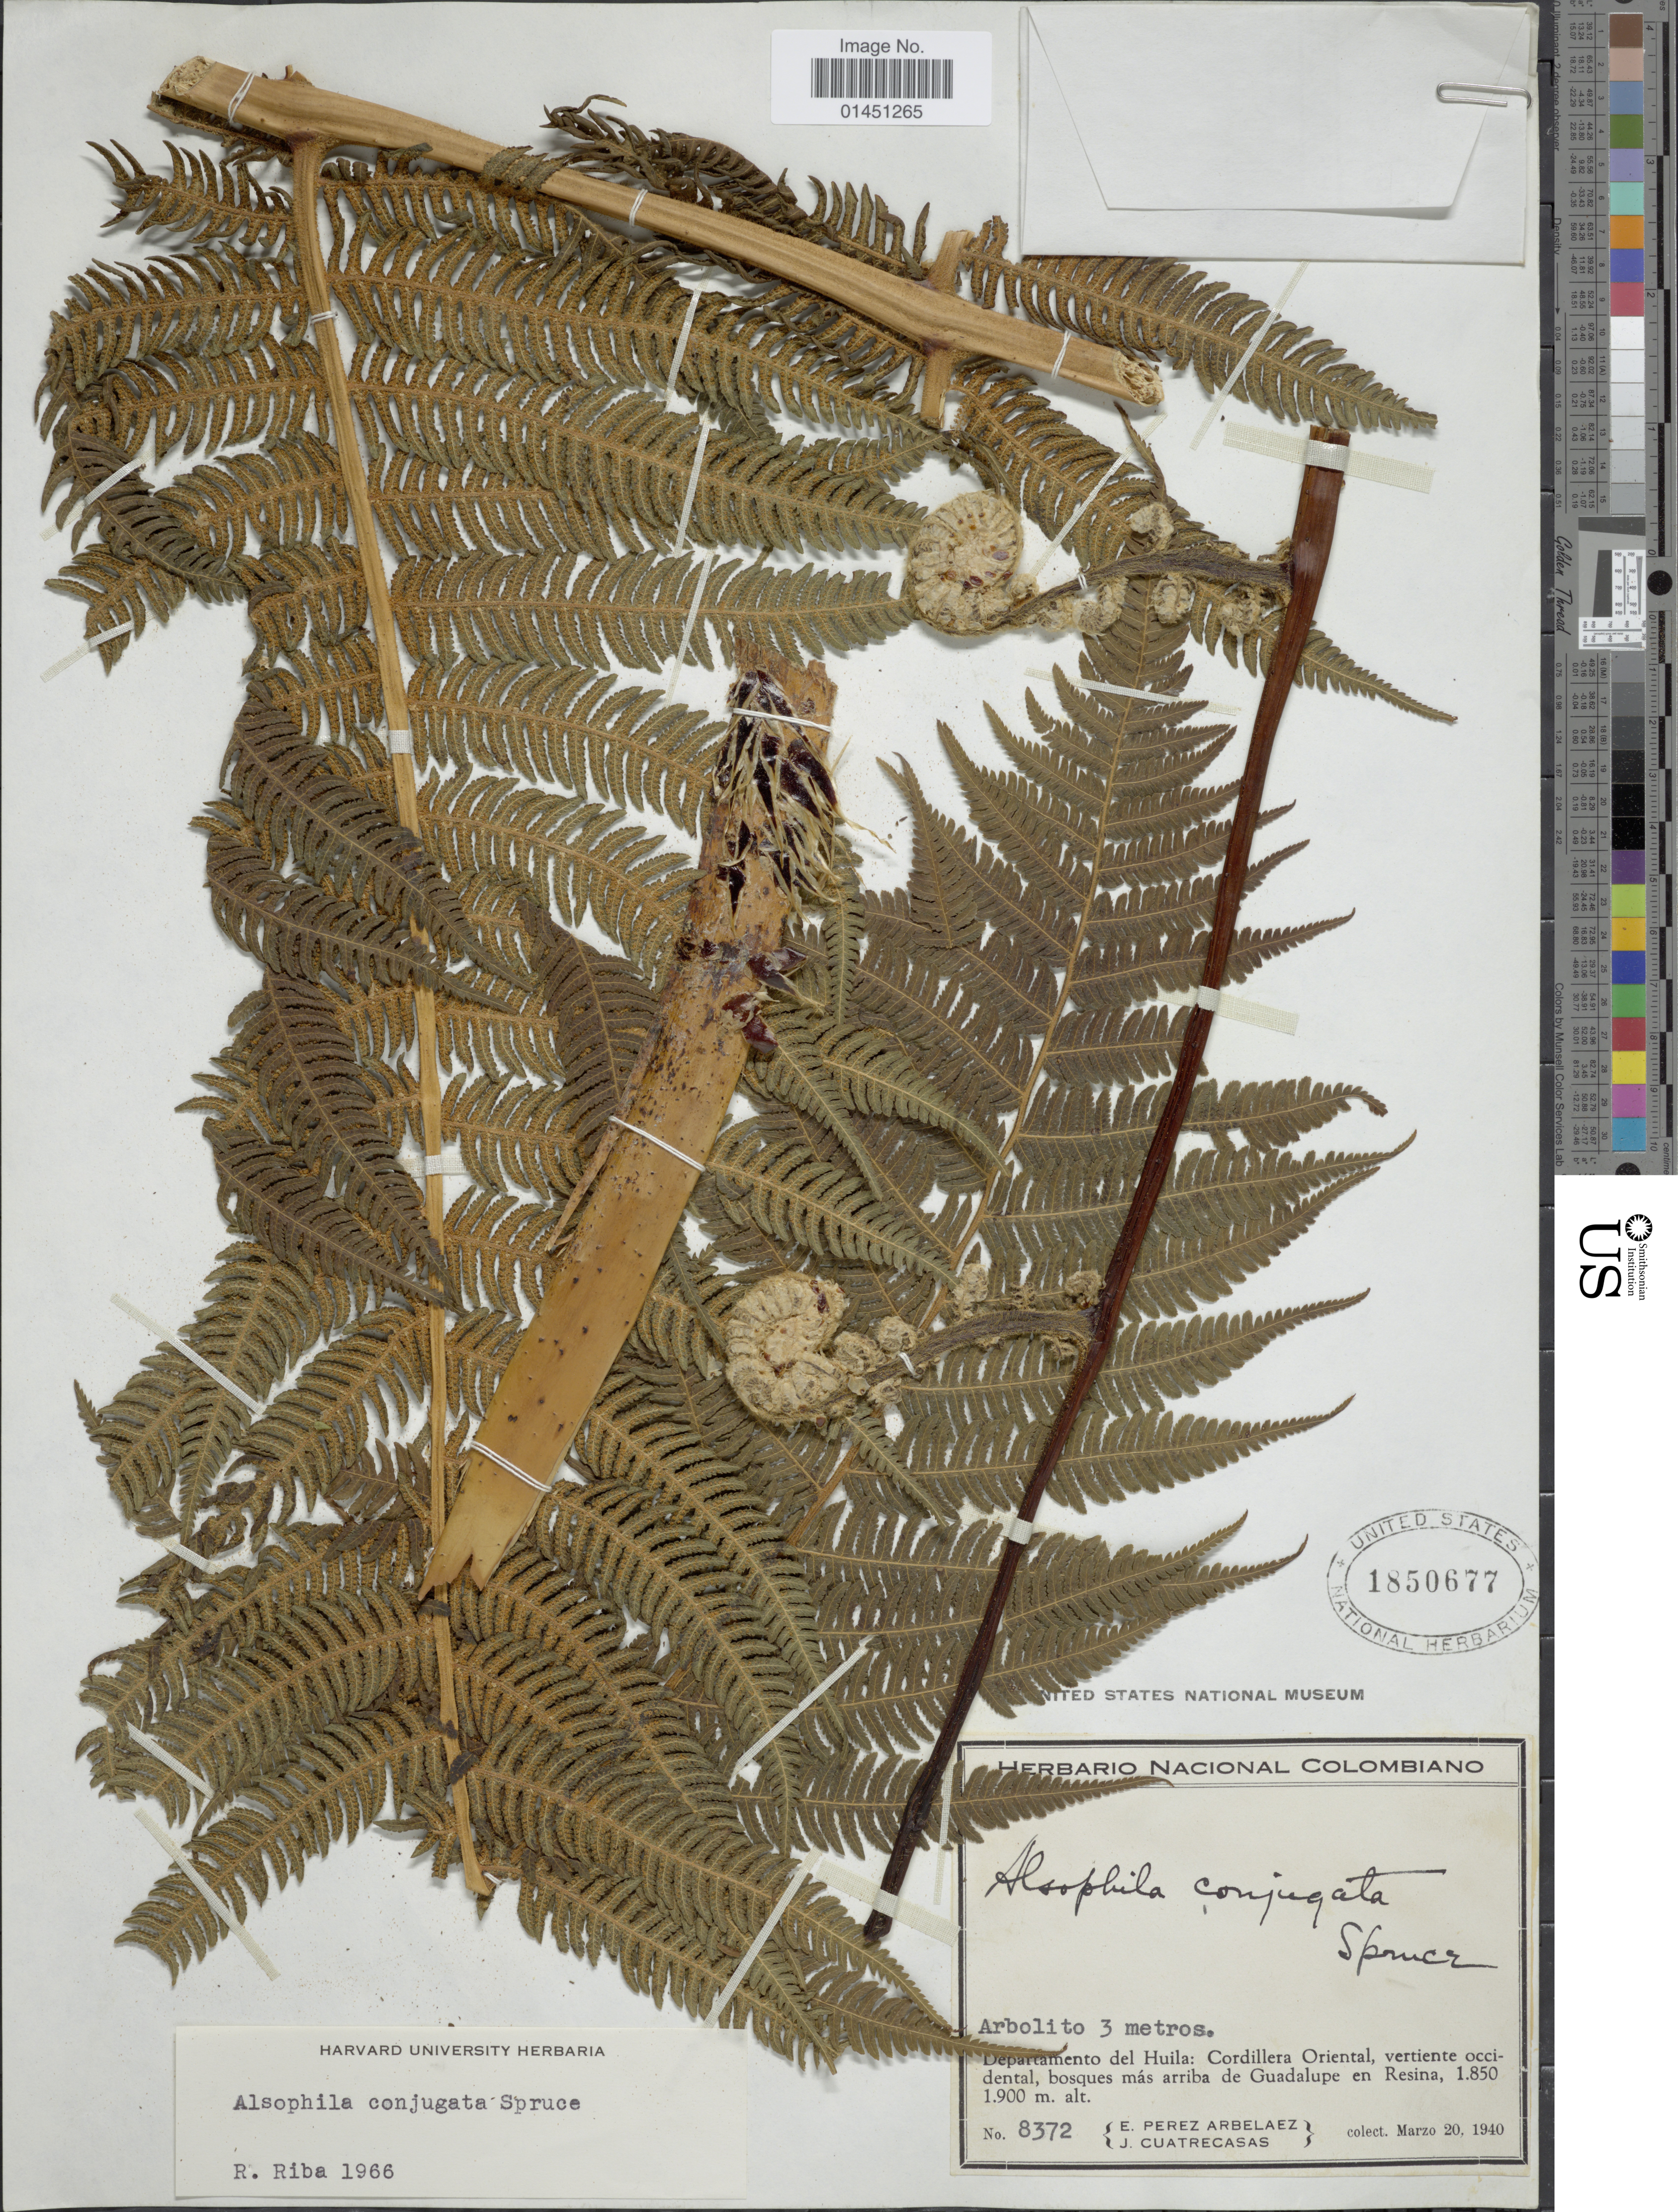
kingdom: Plantae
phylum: Tracheophyta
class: Polypodiopsida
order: Cyatheales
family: Cyatheaceae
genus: Cyathea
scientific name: Cyathea conjugata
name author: (Hook.) Domin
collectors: E. Pérez Arbeláez & J. Cuatrecasas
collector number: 8372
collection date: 1940-03-20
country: Colombia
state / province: Huila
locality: Cordillera Oriental, vertiente occidental, bosques mas arriba de Guadalupe en Resina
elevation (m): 1850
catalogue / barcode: US 1850677